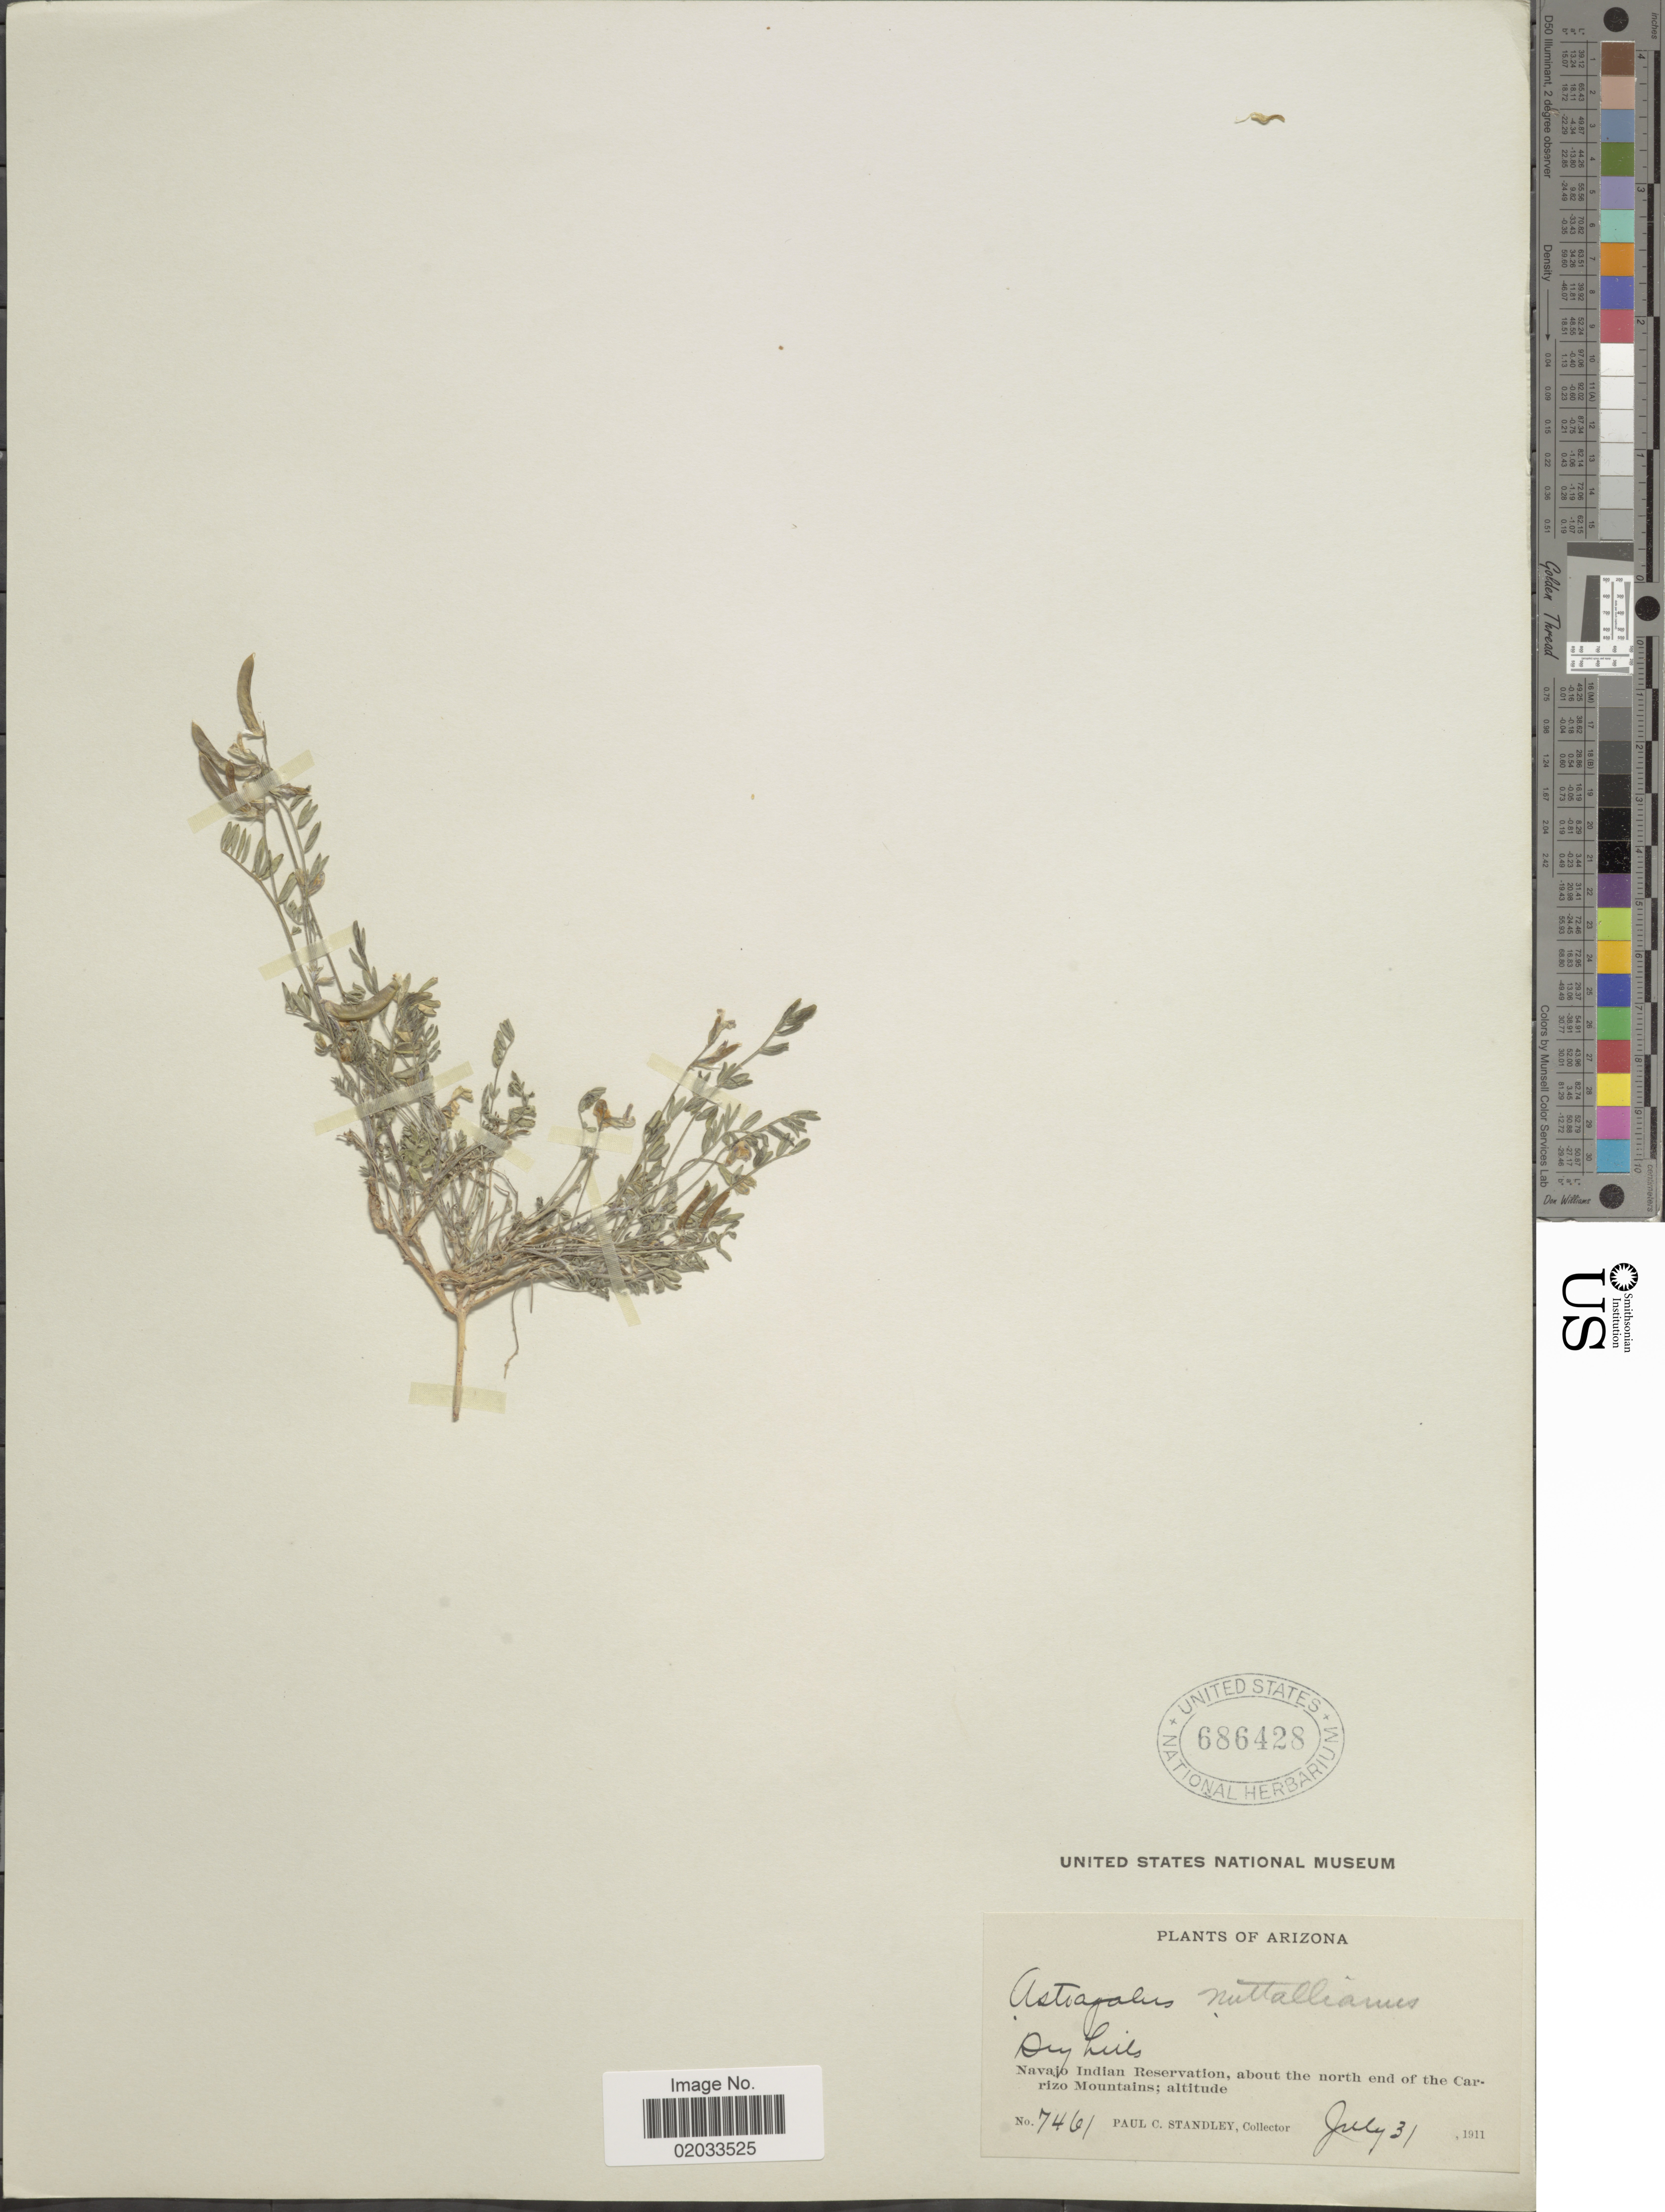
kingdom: Plantae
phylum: Tracheophyta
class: Magnoliopsida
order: Fabales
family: Fabaceae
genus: Astragalus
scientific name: Astragalus emoryanus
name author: (Rydb.) Cory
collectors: P. C. Standley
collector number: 7461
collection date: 1911-07-31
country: United States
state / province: Arizona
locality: Dry hills, Navajo Indian Reservation, about the north end of the Carrizo Mountains.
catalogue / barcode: US 686428